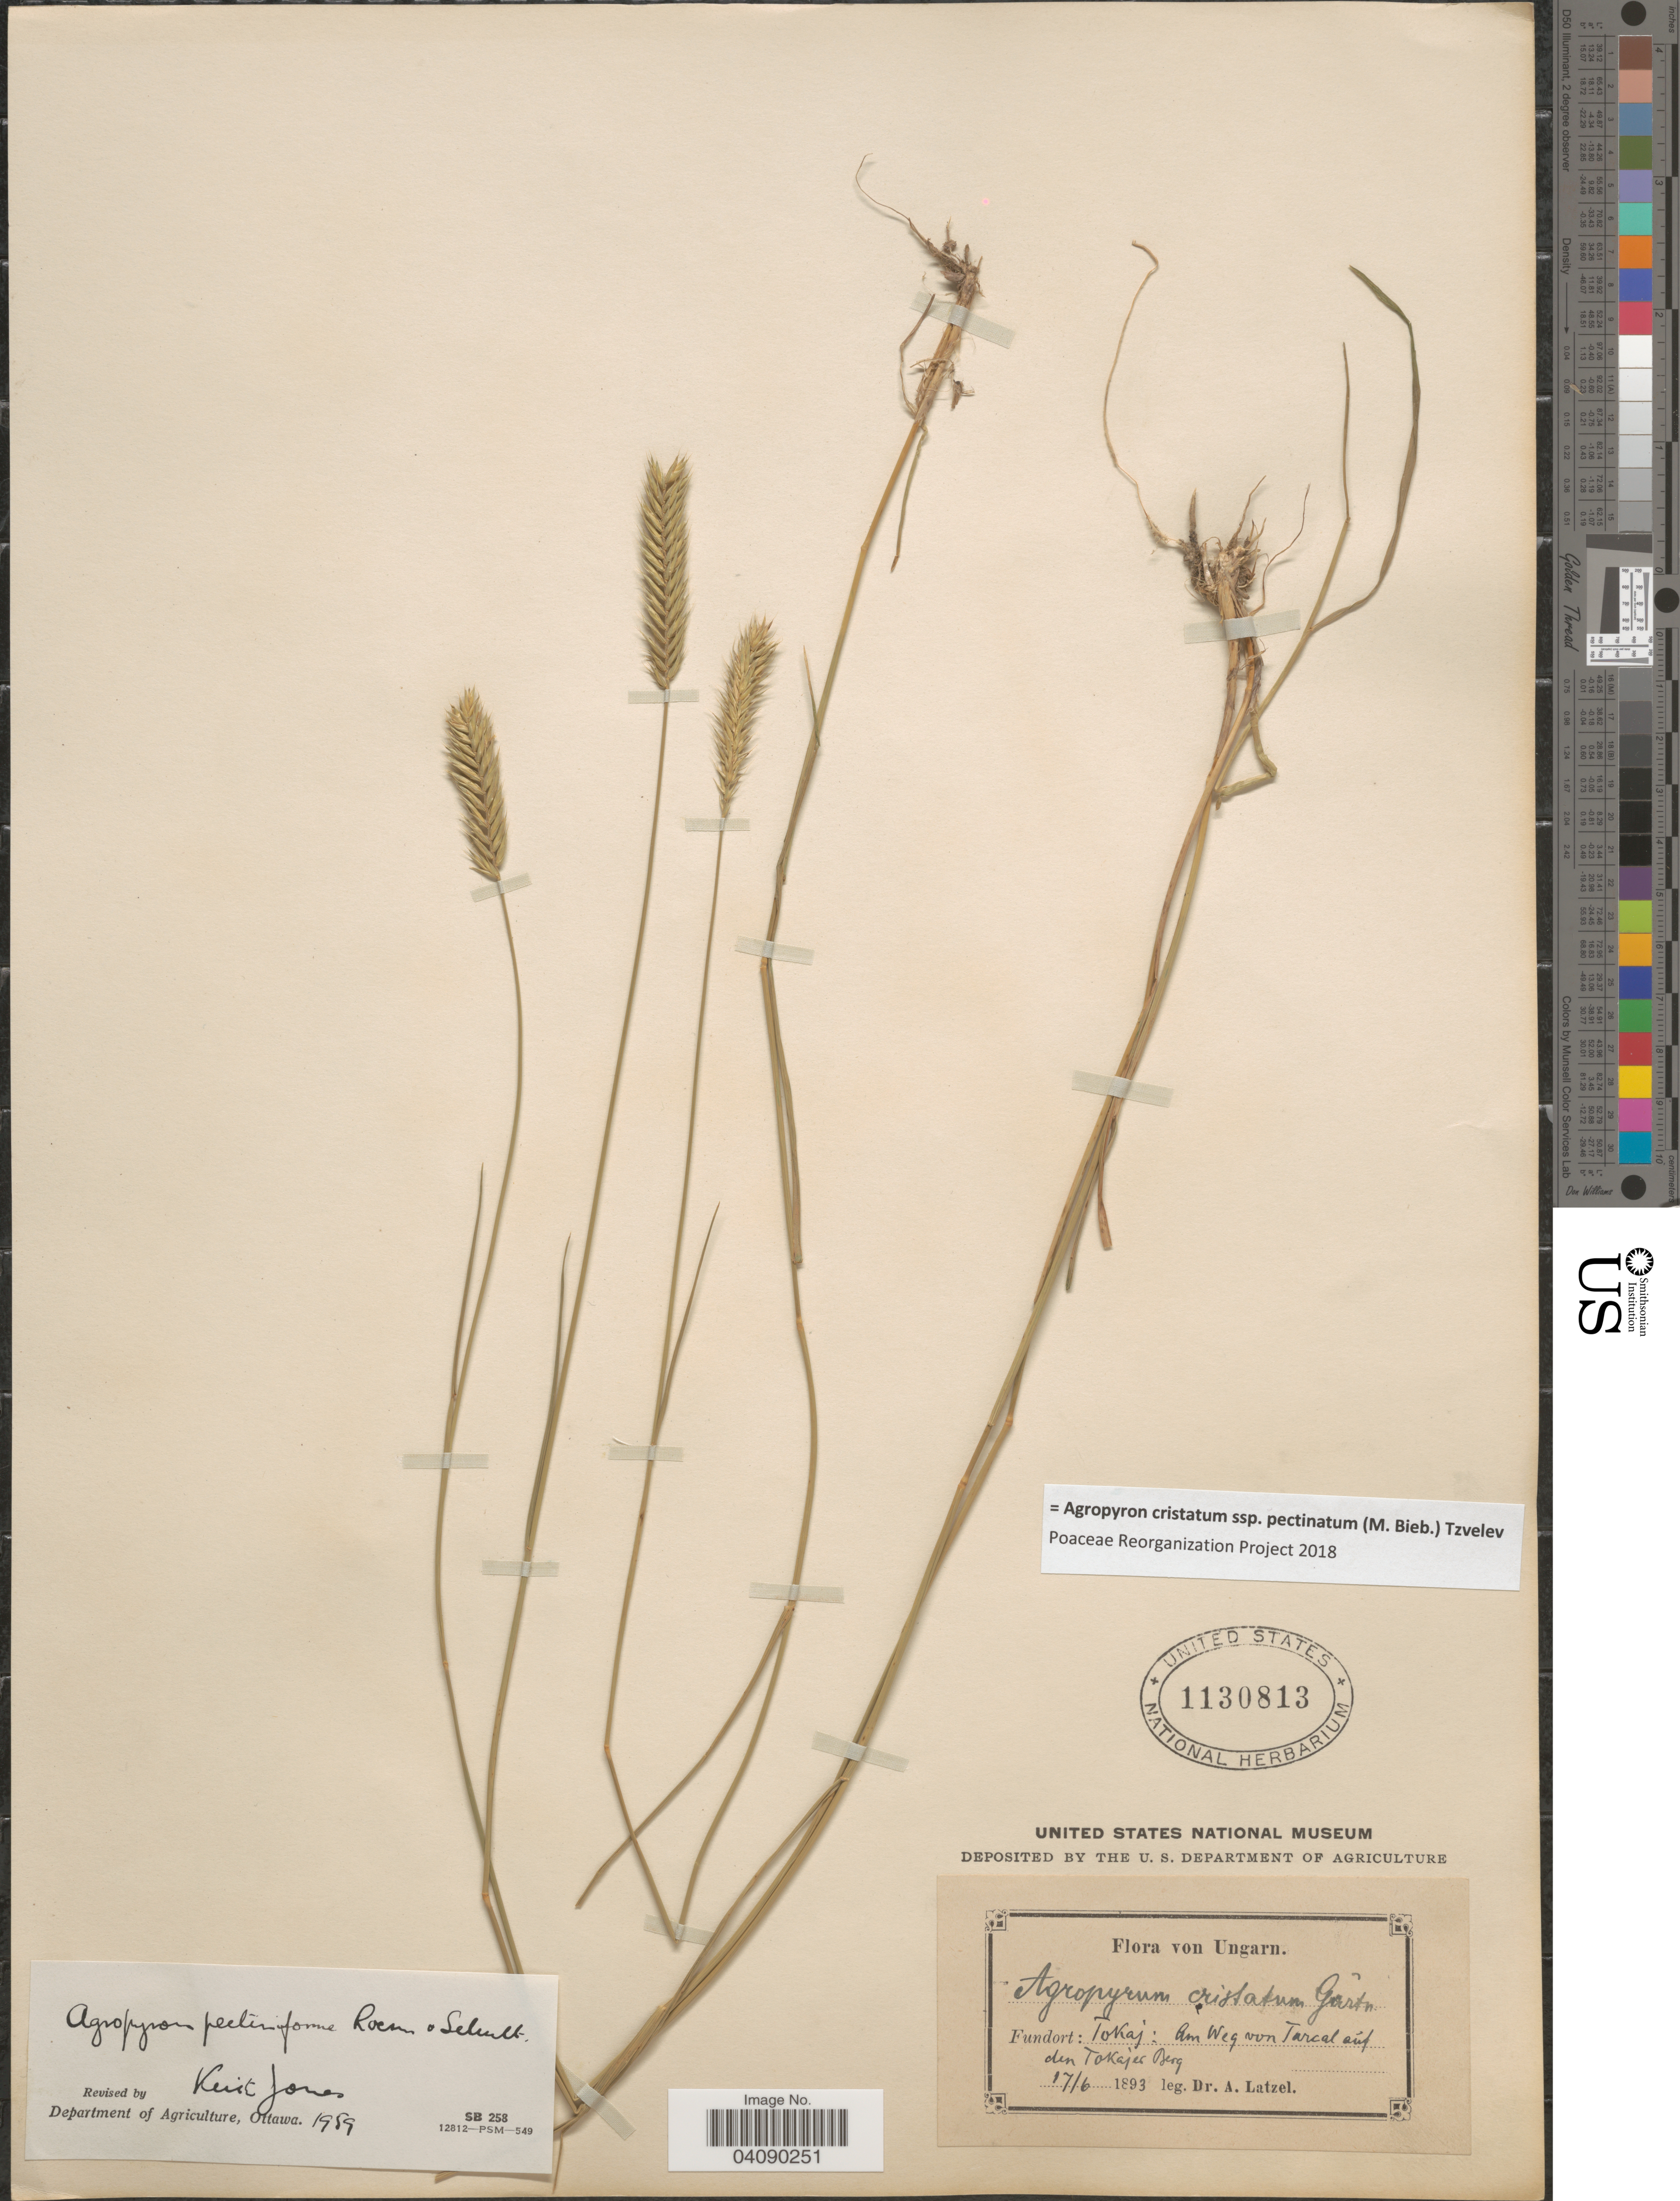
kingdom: Plantae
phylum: Tracheophyta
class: Liliopsida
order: Poales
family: Poaceae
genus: Agropyron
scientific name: Agropyron cristatum subsp. pectinatum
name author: (M. Bieb.) Tzvelev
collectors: A. Latzel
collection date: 1893-06-17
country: Hungary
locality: Ungarn. Tokaj: Am Weg von Tarcal aŭf den Tokajes Berg.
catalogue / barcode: US 1130813